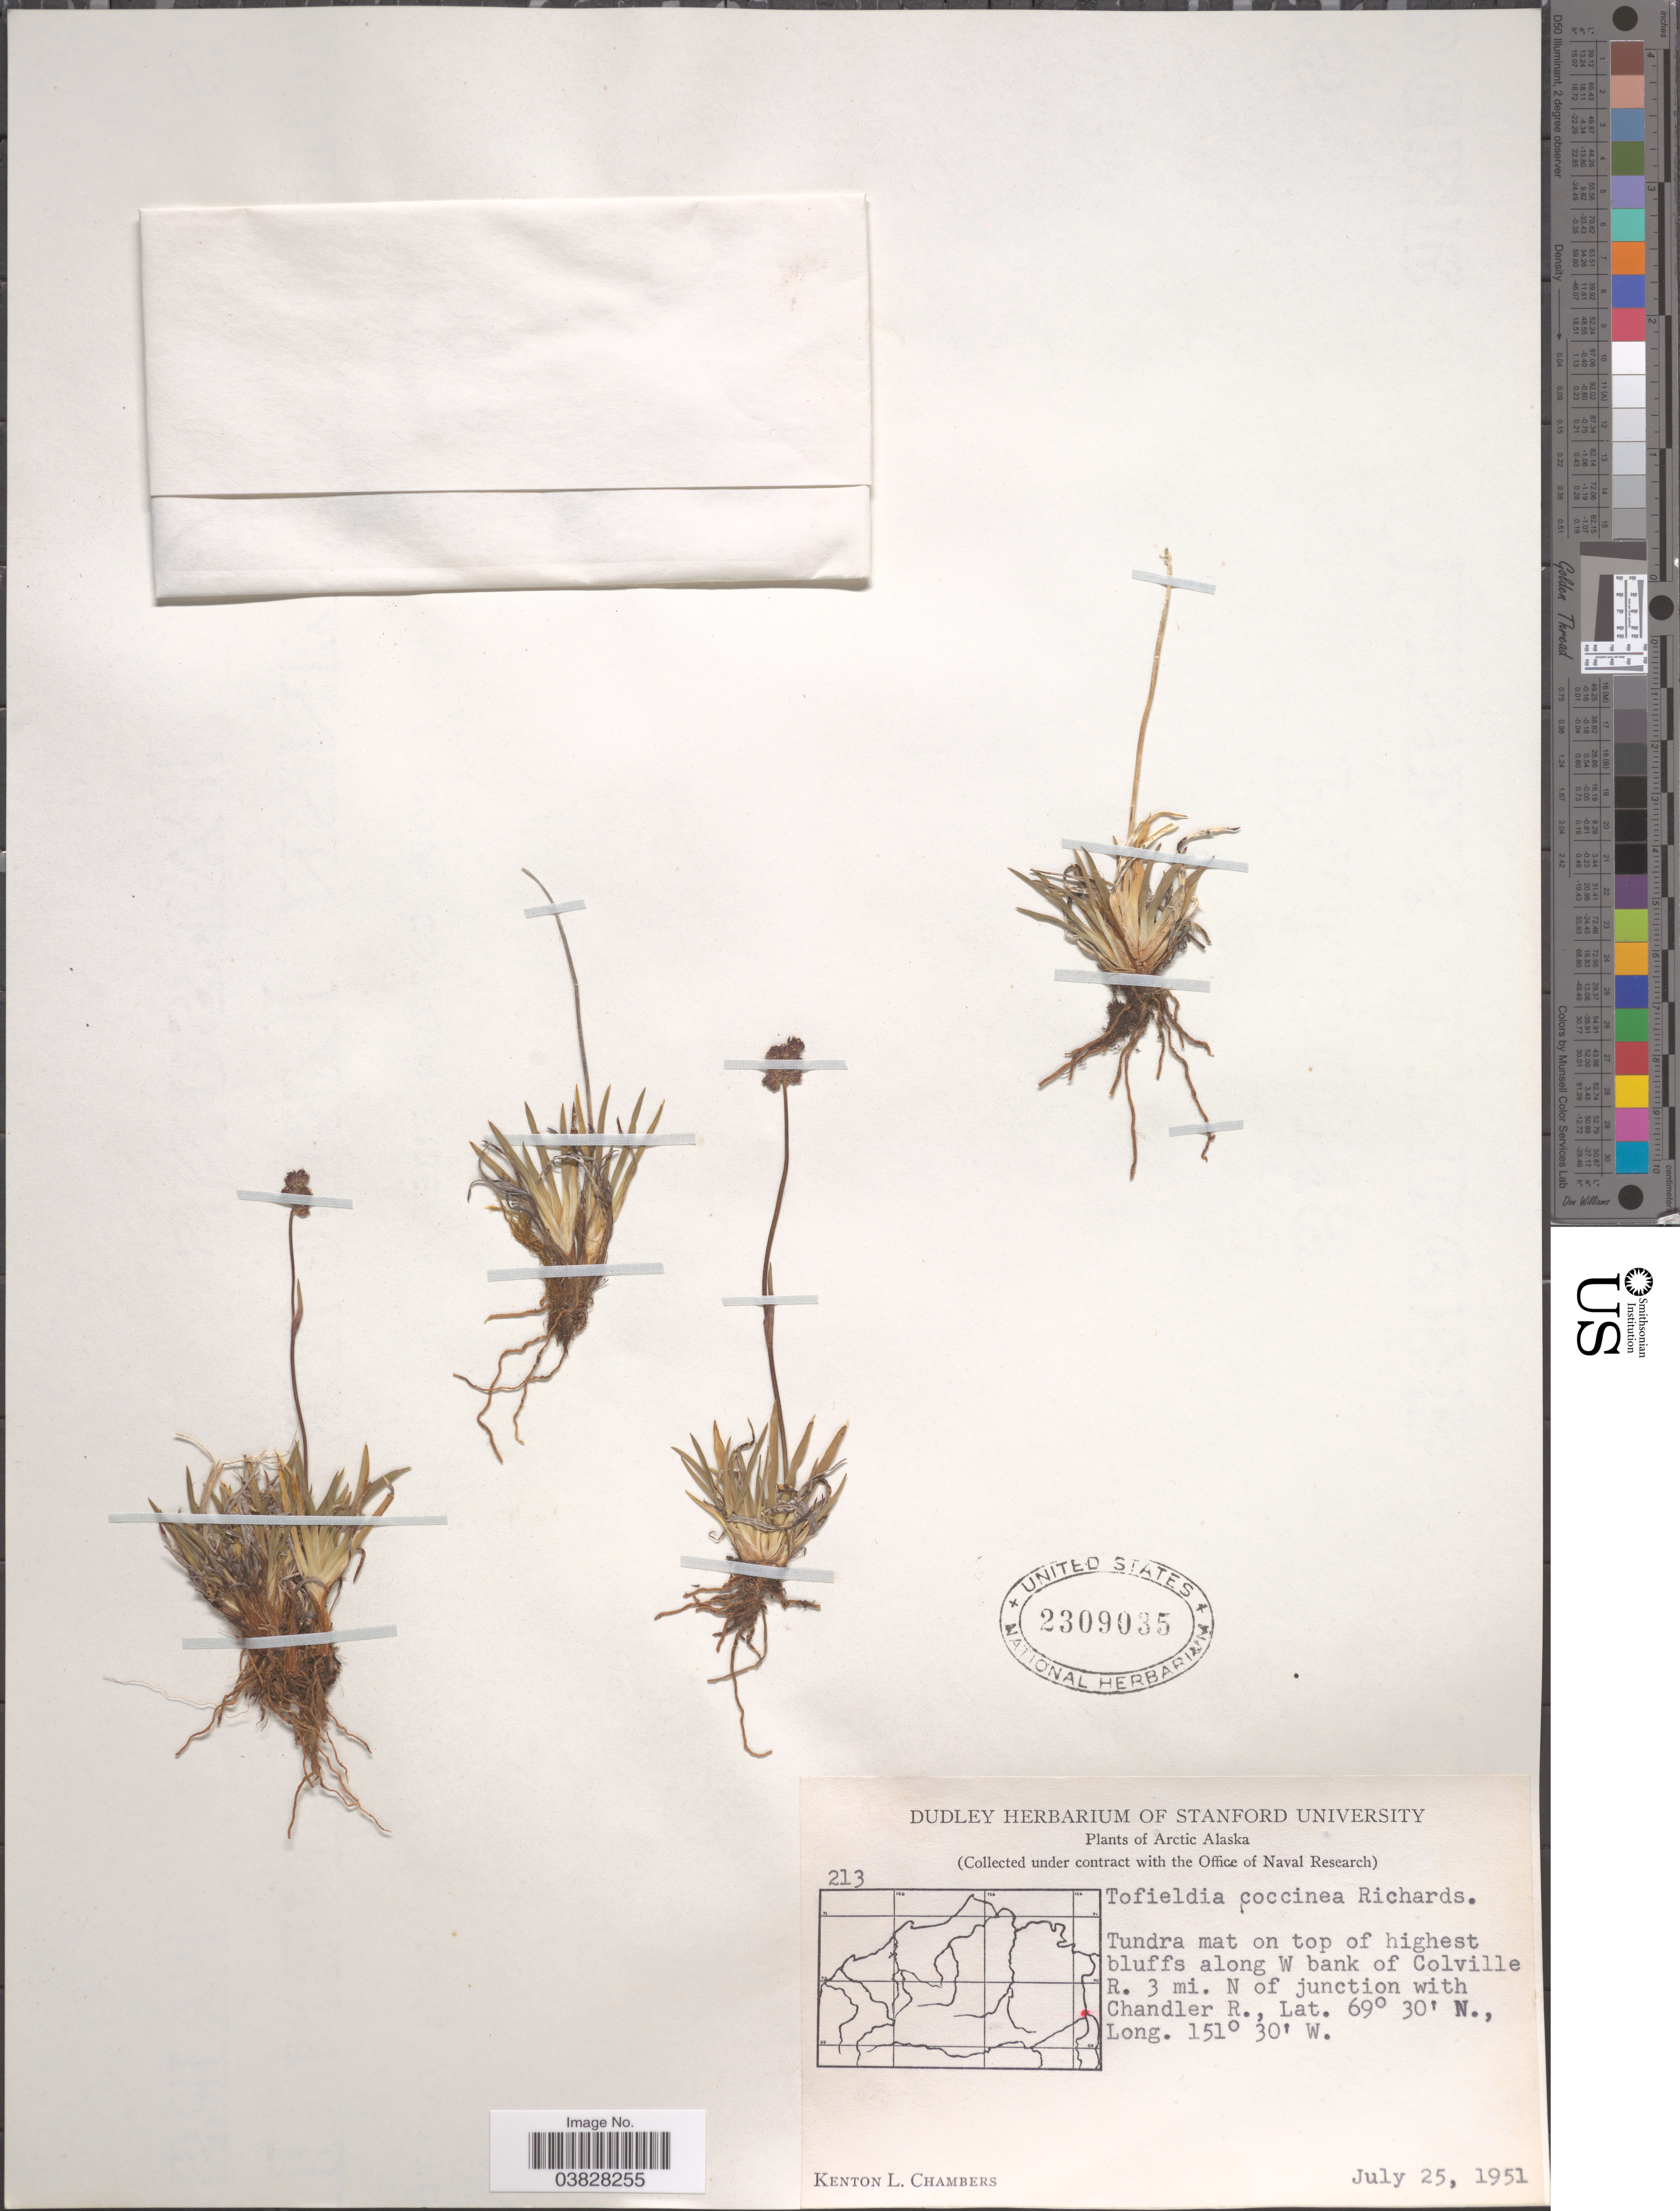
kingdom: Plantae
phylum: Tracheophyta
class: Liliopsida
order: Alismatales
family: Tofieldiaceae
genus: Tofieldia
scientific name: Tofieldia coccinea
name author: Richardson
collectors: K. L. Chambers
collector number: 213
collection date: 1951-07-25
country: United States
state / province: Alaska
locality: Arctic Alaska. Along W bank of Colville R. 3 mi. N of junction with Chandler R.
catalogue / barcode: US 2309035